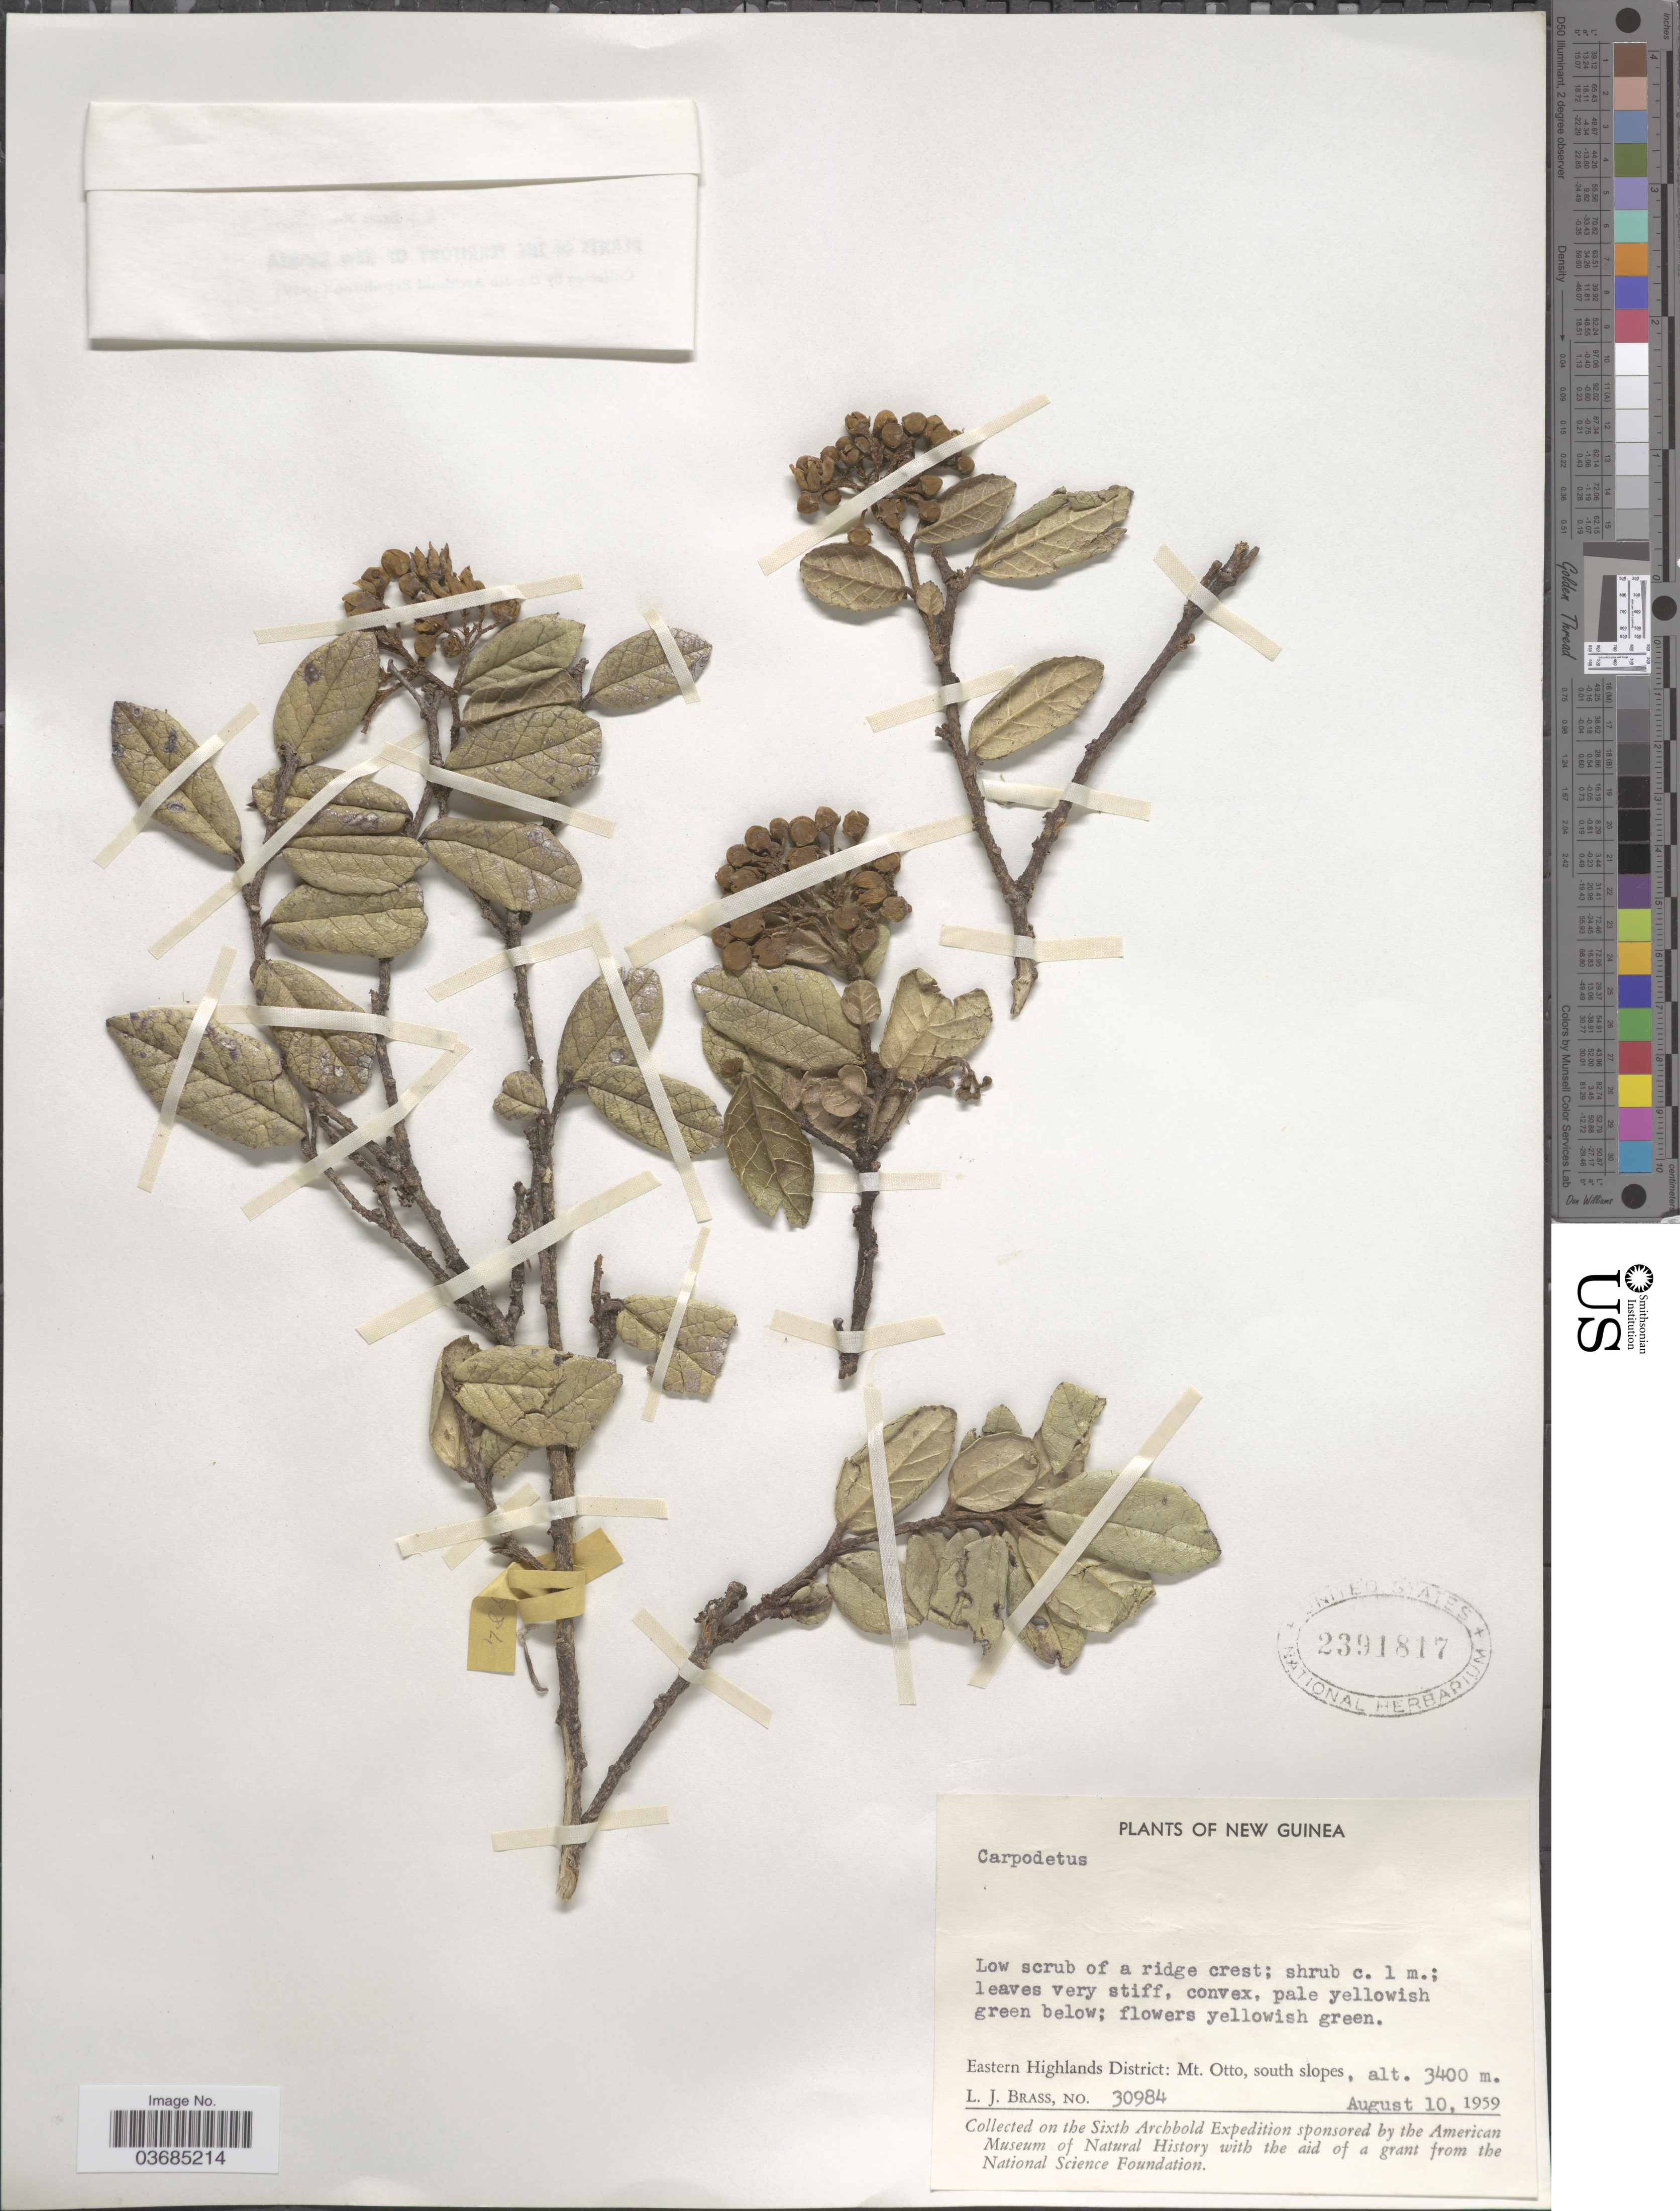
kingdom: Plantae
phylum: Tracheophyta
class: Magnoliopsida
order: Asterales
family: Rousseaceae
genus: Carpodetus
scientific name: Carpodetus sp.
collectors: L. J. Brass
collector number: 30984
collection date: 1959-08-10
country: Papua New Guinea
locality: New Guinea. Eastern Highlands District: Mt. Otto, south slopes. Sixth Archbold Expedition.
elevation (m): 3400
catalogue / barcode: US 2391817